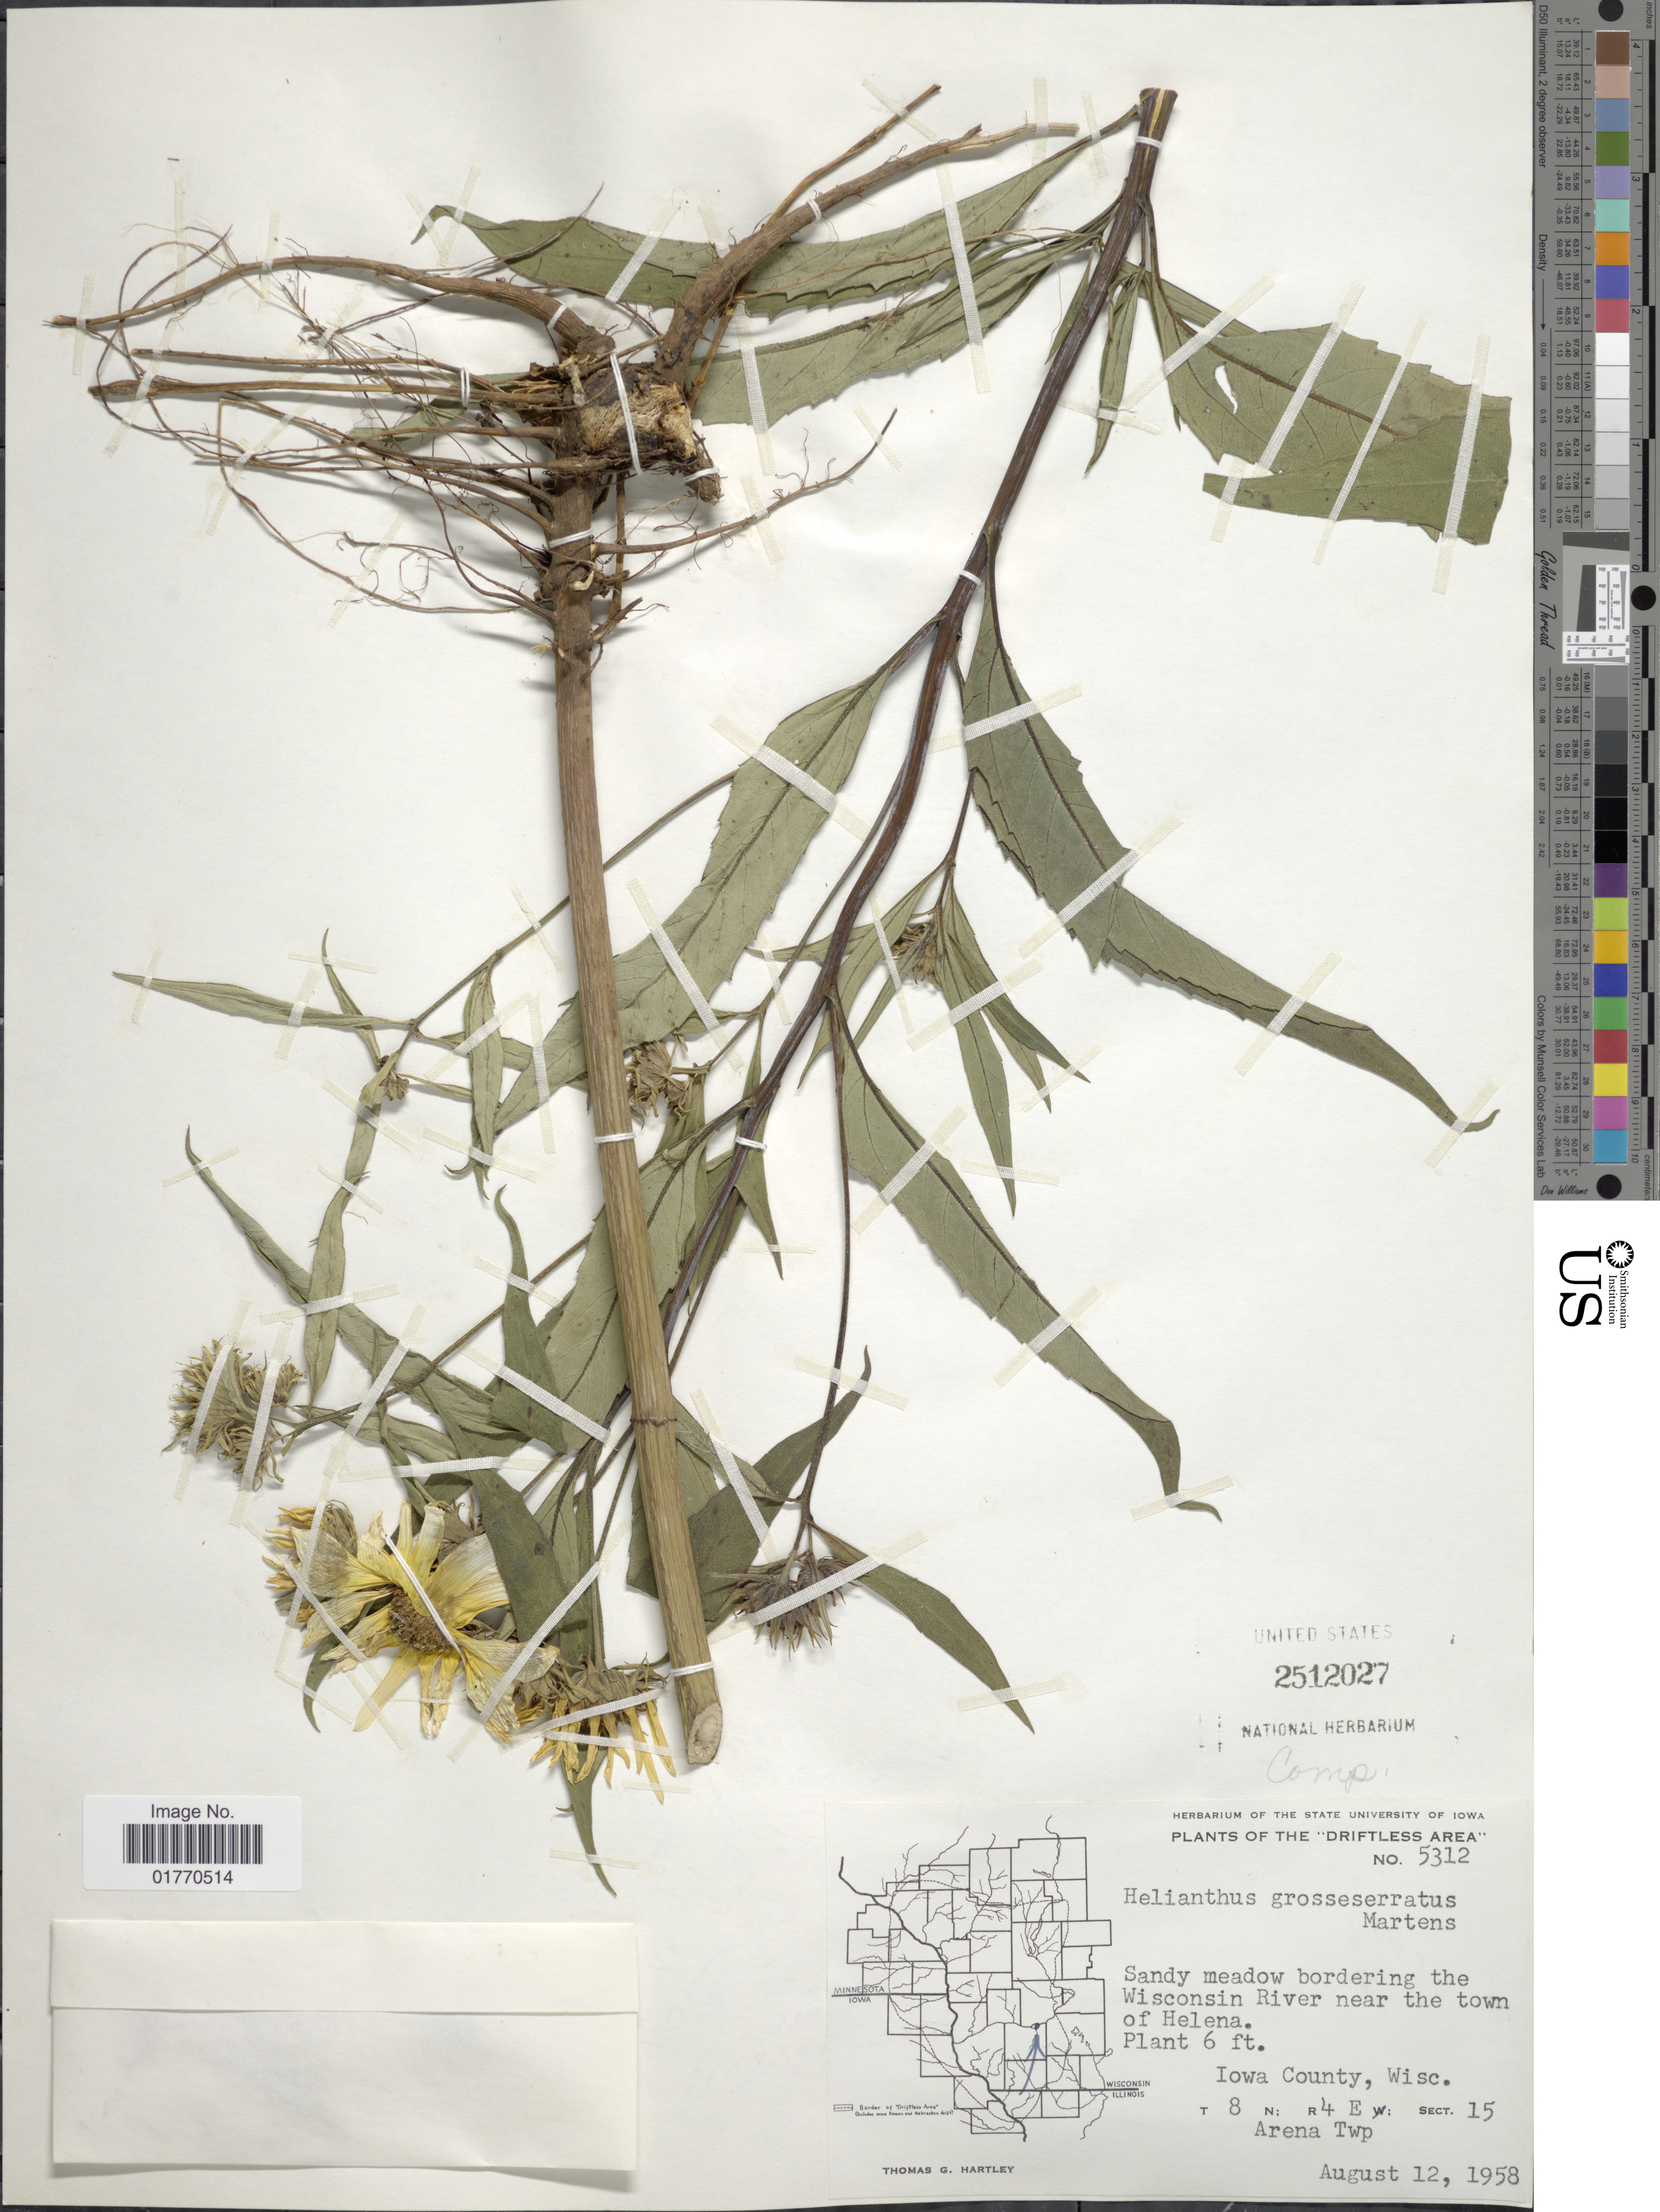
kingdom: Plantae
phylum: Tracheophyta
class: Magnoliopsida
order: Asterales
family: Asteraceae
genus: Helianthus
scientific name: Helianthus grosseserratus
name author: M. Martens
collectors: T. G. Hartley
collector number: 5312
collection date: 1958-08-12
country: United States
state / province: Wisconsin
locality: Sandy meadow bordering the Wisconsin River near the town of Helena, Iowa County, Wisc., T8N; R4E; Sect. 15, Arena Twp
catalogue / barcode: US 2512027